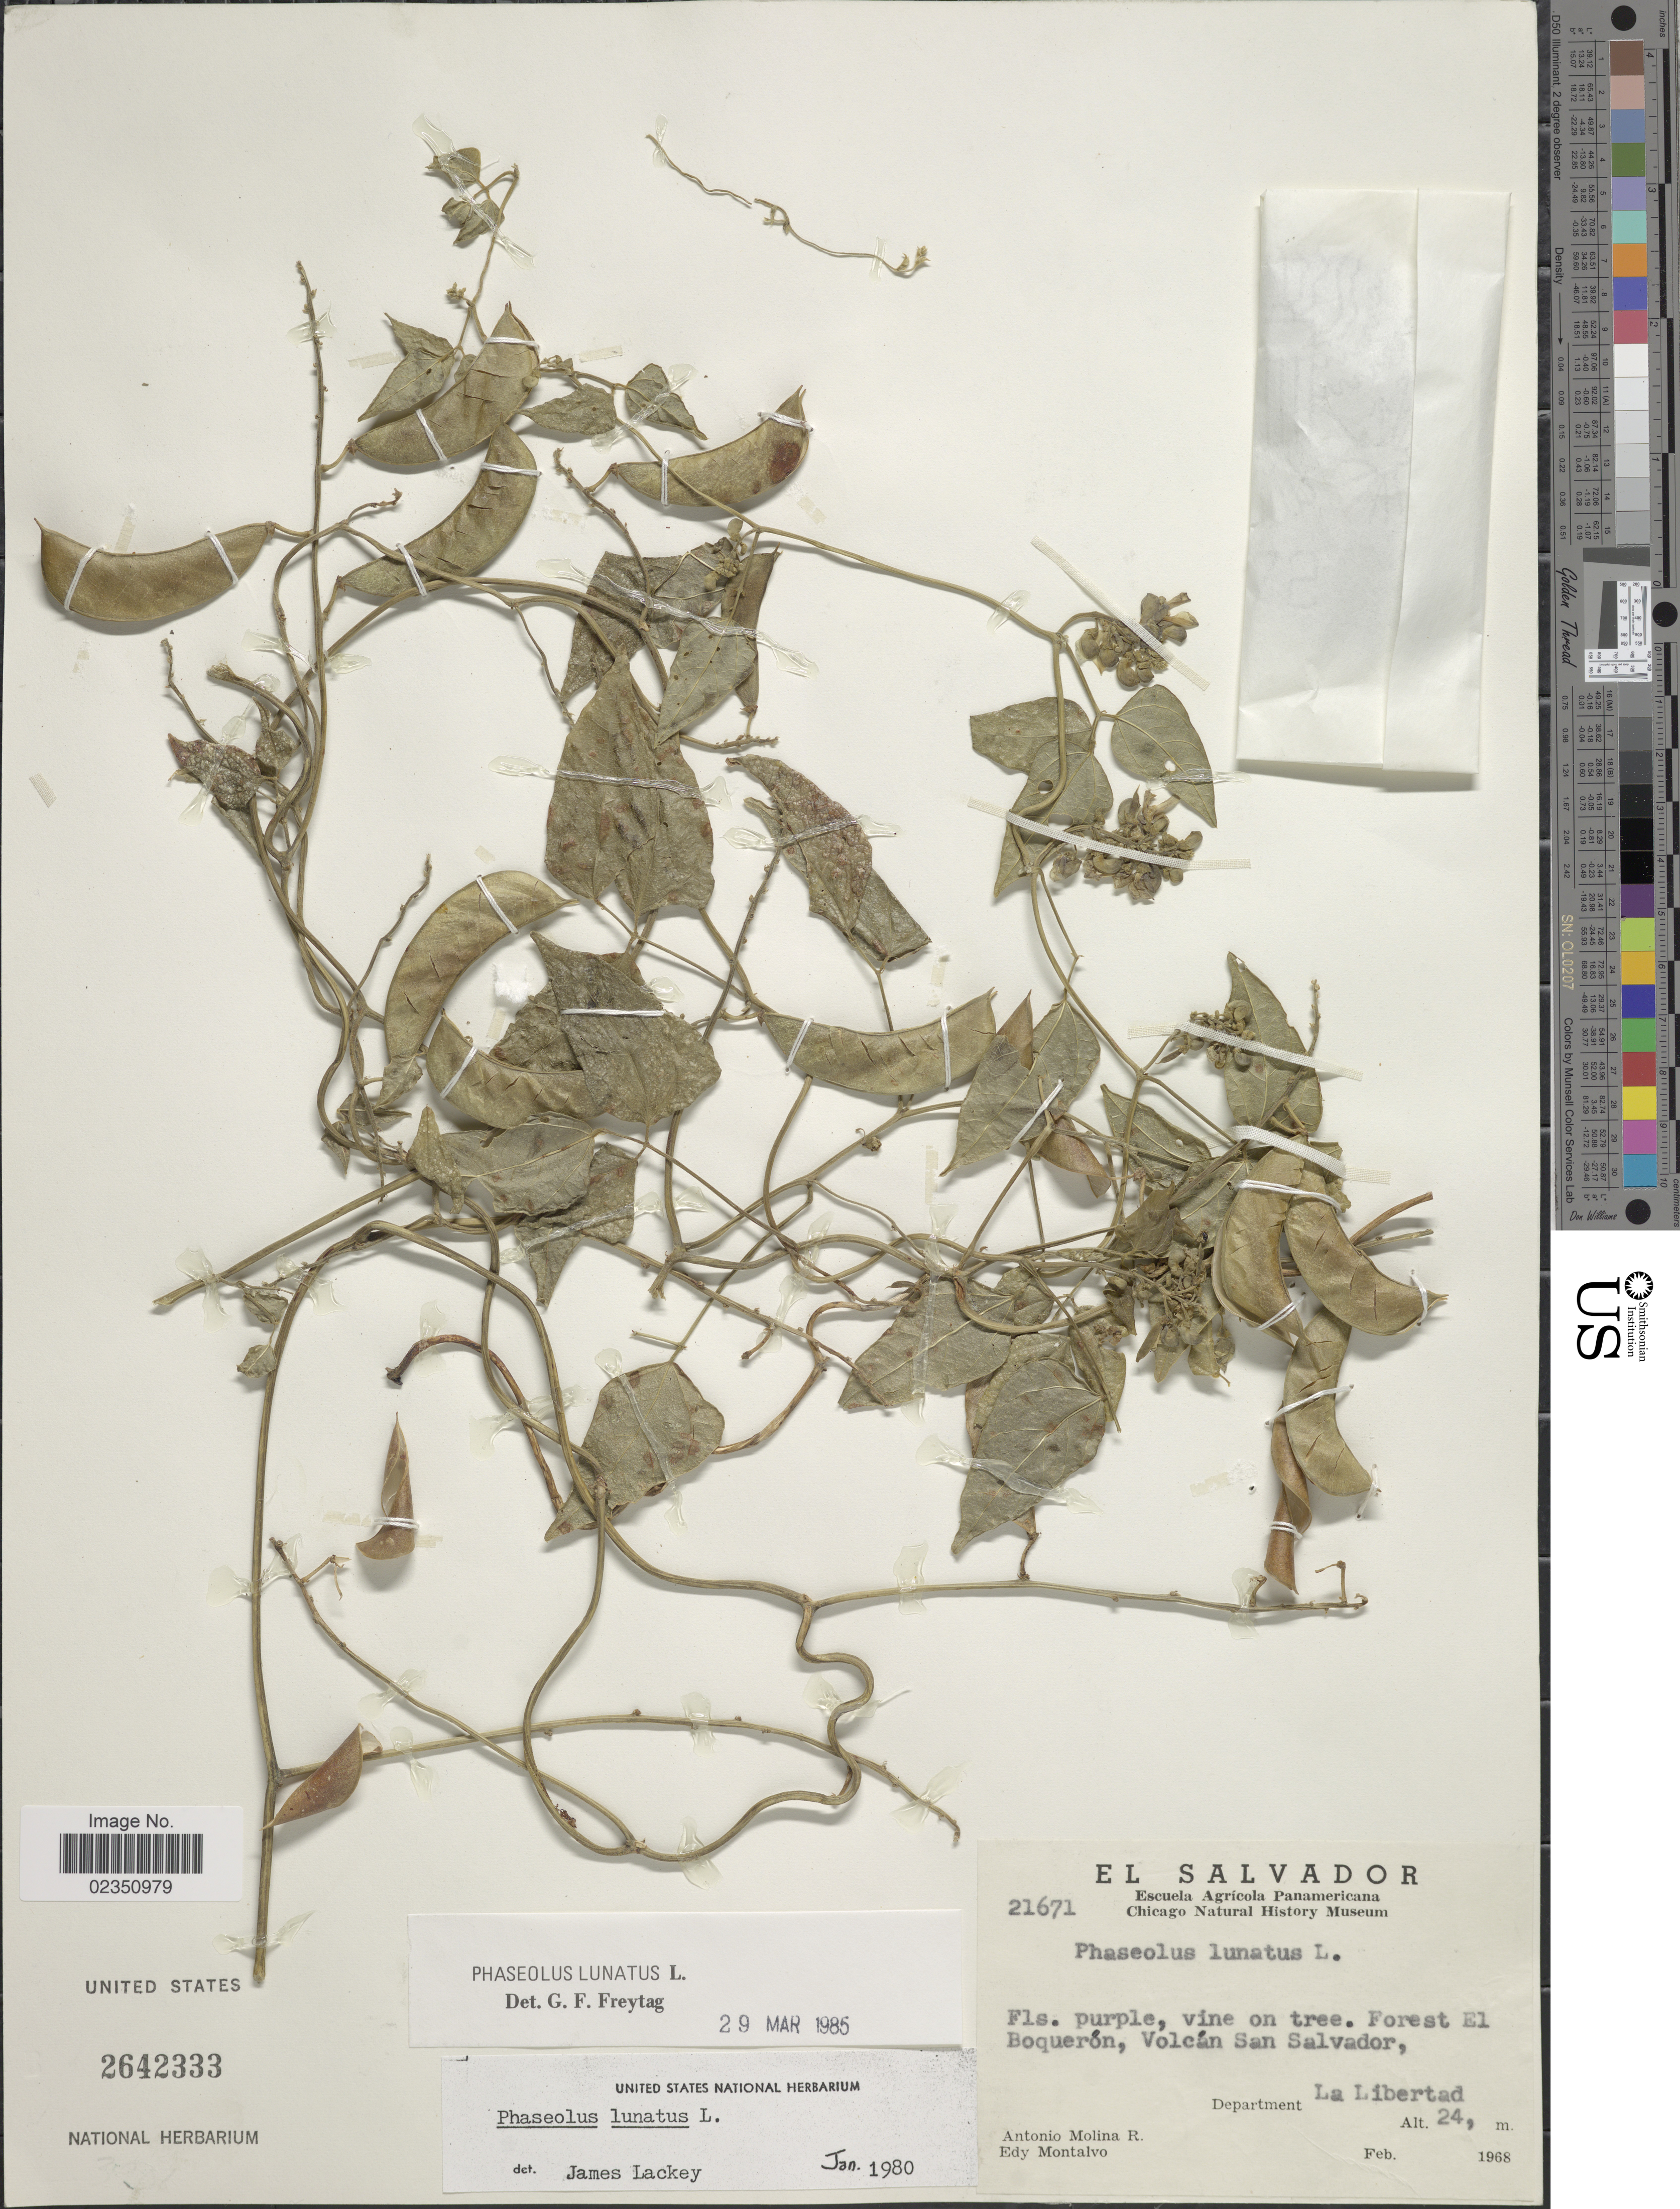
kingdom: Plantae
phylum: Tracheophyta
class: Magnoliopsida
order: Fabales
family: Fabaceae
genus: Phaseolus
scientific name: Phaseolus lunatus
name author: L.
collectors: A. Molina R. & E. A. Montalvo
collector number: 21671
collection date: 1968-02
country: El Salvador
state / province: La Libertad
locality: Forest El Boquerón, Volcán San Salvador, Department La Libertad.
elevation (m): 24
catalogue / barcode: US 2642333